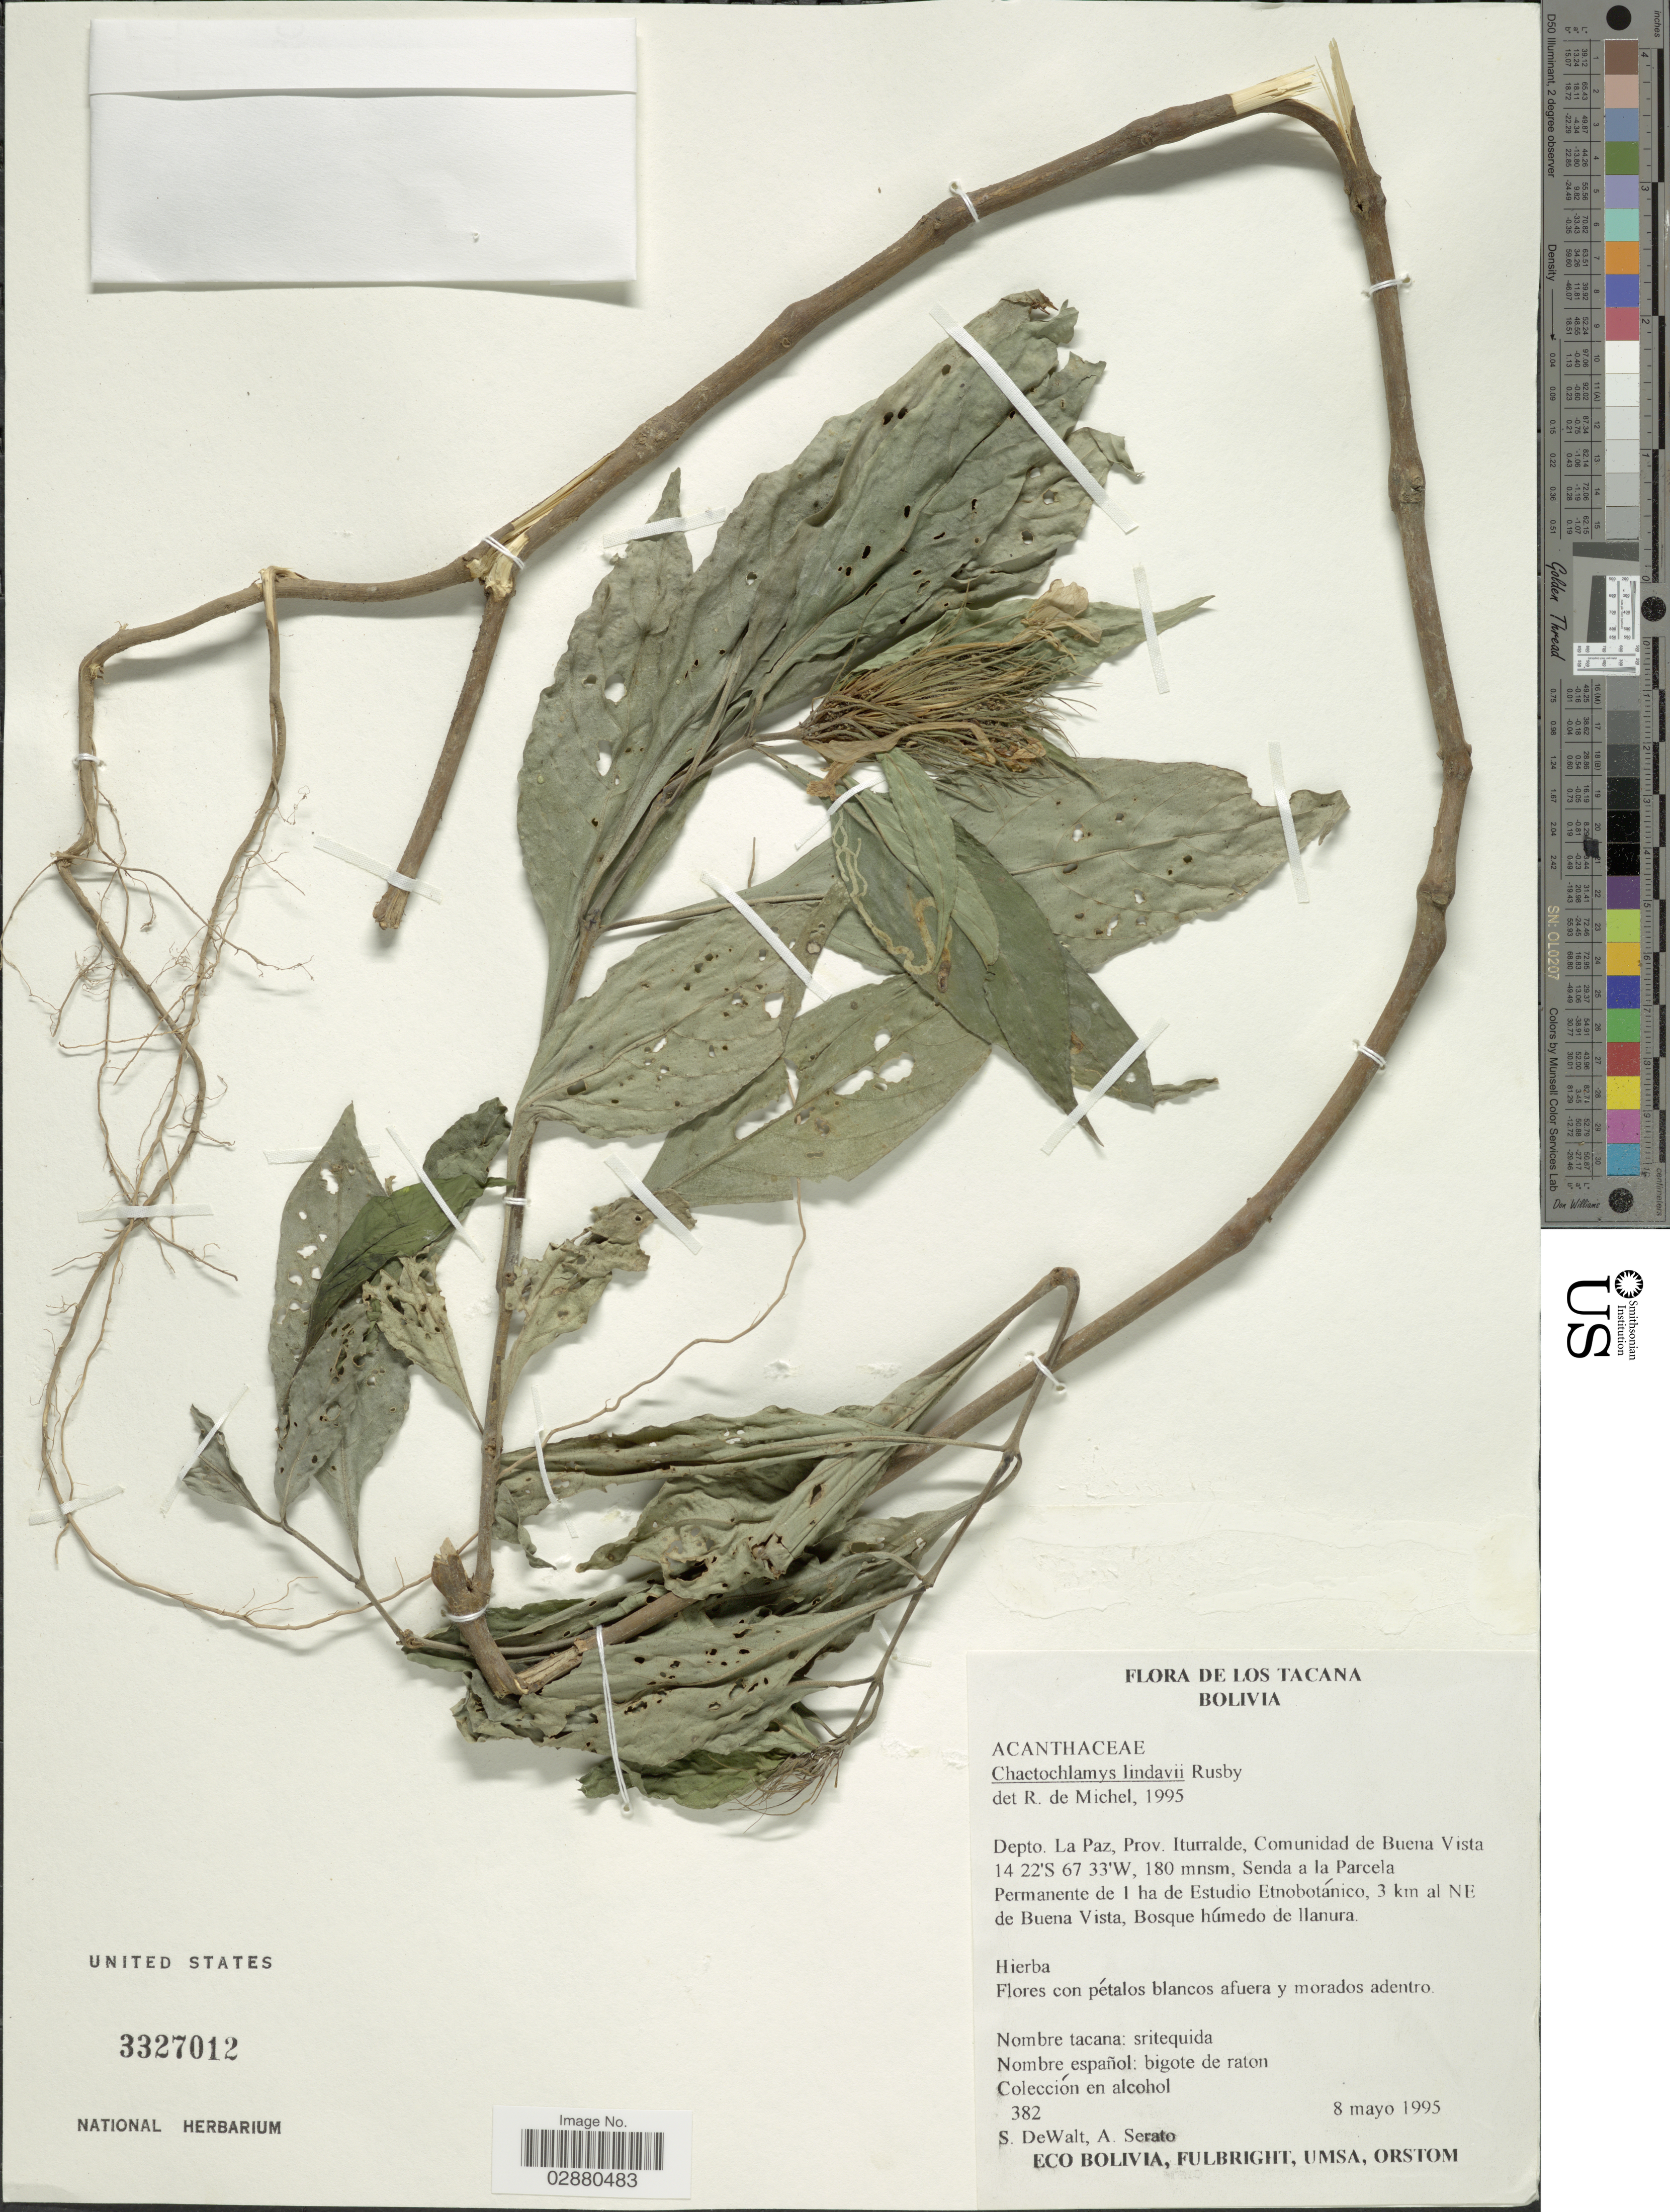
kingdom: Plantae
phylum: Tracheophyta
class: Magnoliopsida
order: Lamiales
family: Acanthaceae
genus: Justicia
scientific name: Justicia riedeliana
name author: (Nees) V.A.W. Graham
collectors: S. DeWalt & A. Serato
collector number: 382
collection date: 1995-05-08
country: Bolivia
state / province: La Paz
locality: Los Tacana. Depto. La Paz, Prov. Iturralde, Comunidad de Buena Vista. Senda a la Parcela Permanente de 1 ha de Estudio Etnobotánico, 3 km al NE de Buena Vista.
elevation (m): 180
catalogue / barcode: US 3327012